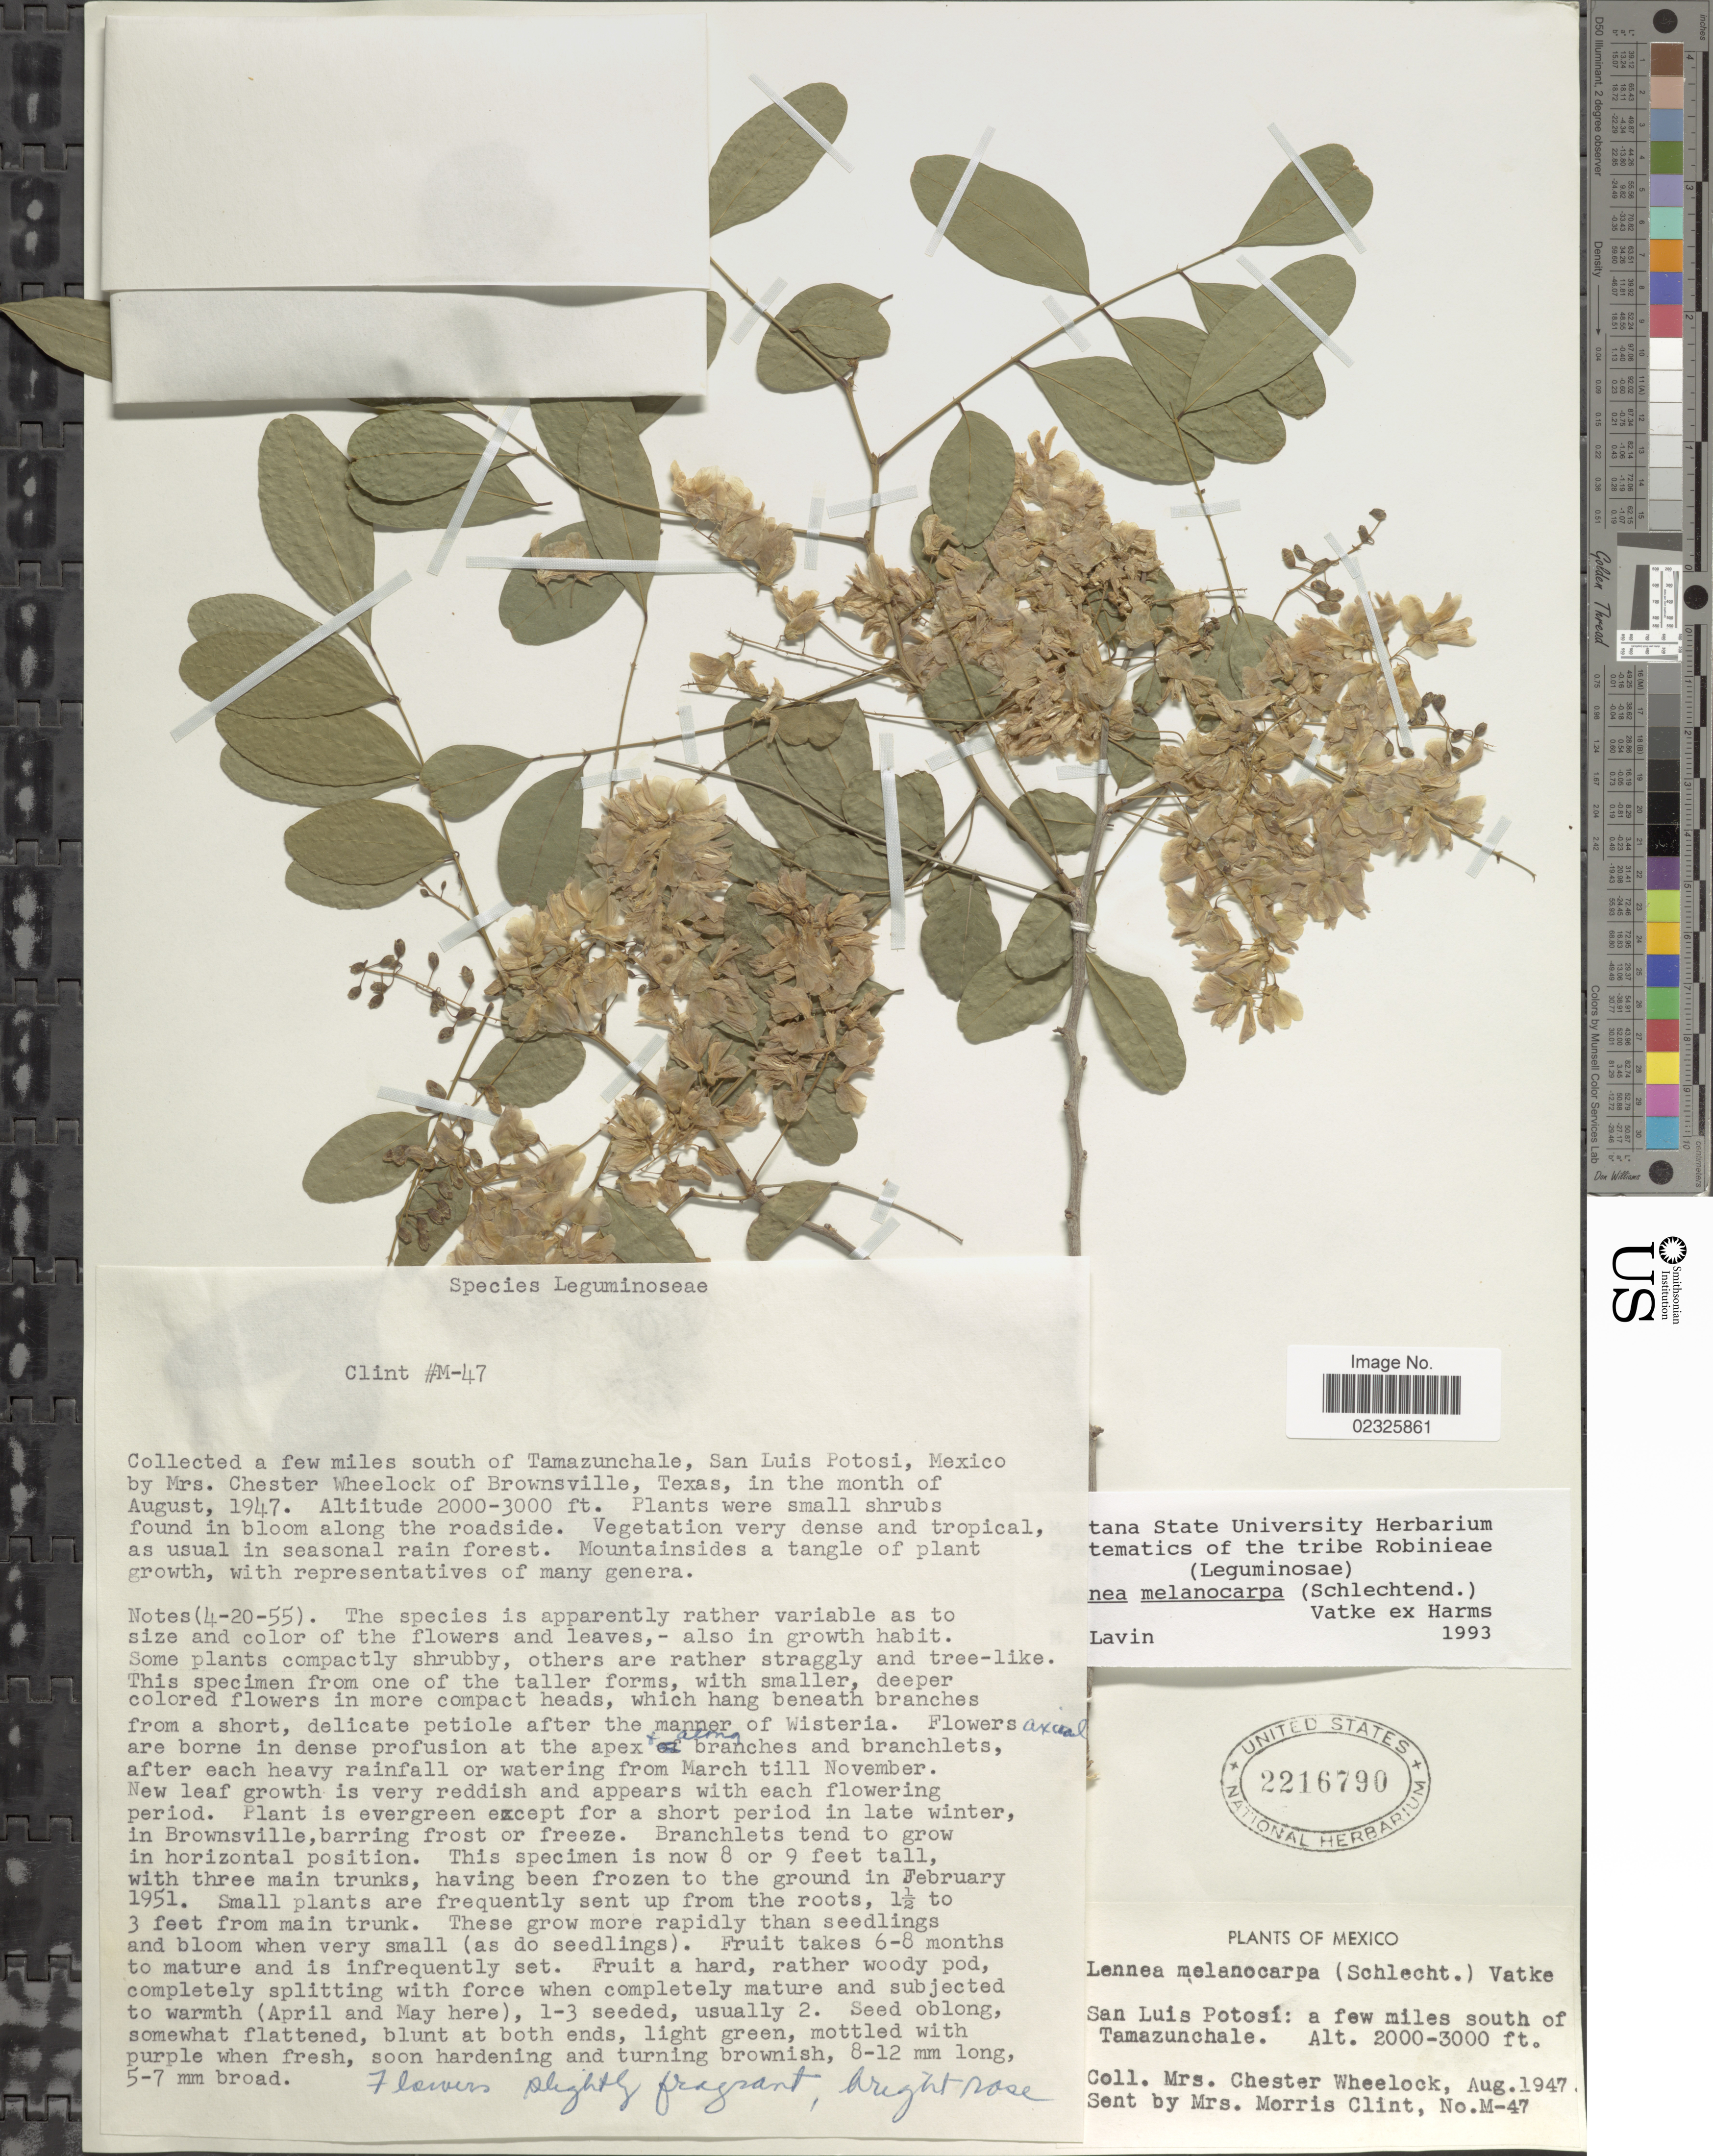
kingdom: Plantae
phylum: Tracheophyta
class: Magnoliopsida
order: Fabales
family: Fabaceae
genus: Lennea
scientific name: Lennea melanocarpa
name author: (Schltdl.) Vatke ex Harms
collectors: C. Wheelock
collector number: M-47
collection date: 1947-08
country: Mexico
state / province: San Luis Potosí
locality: A few miles south of Tamazunchale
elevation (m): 610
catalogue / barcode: US 2216790